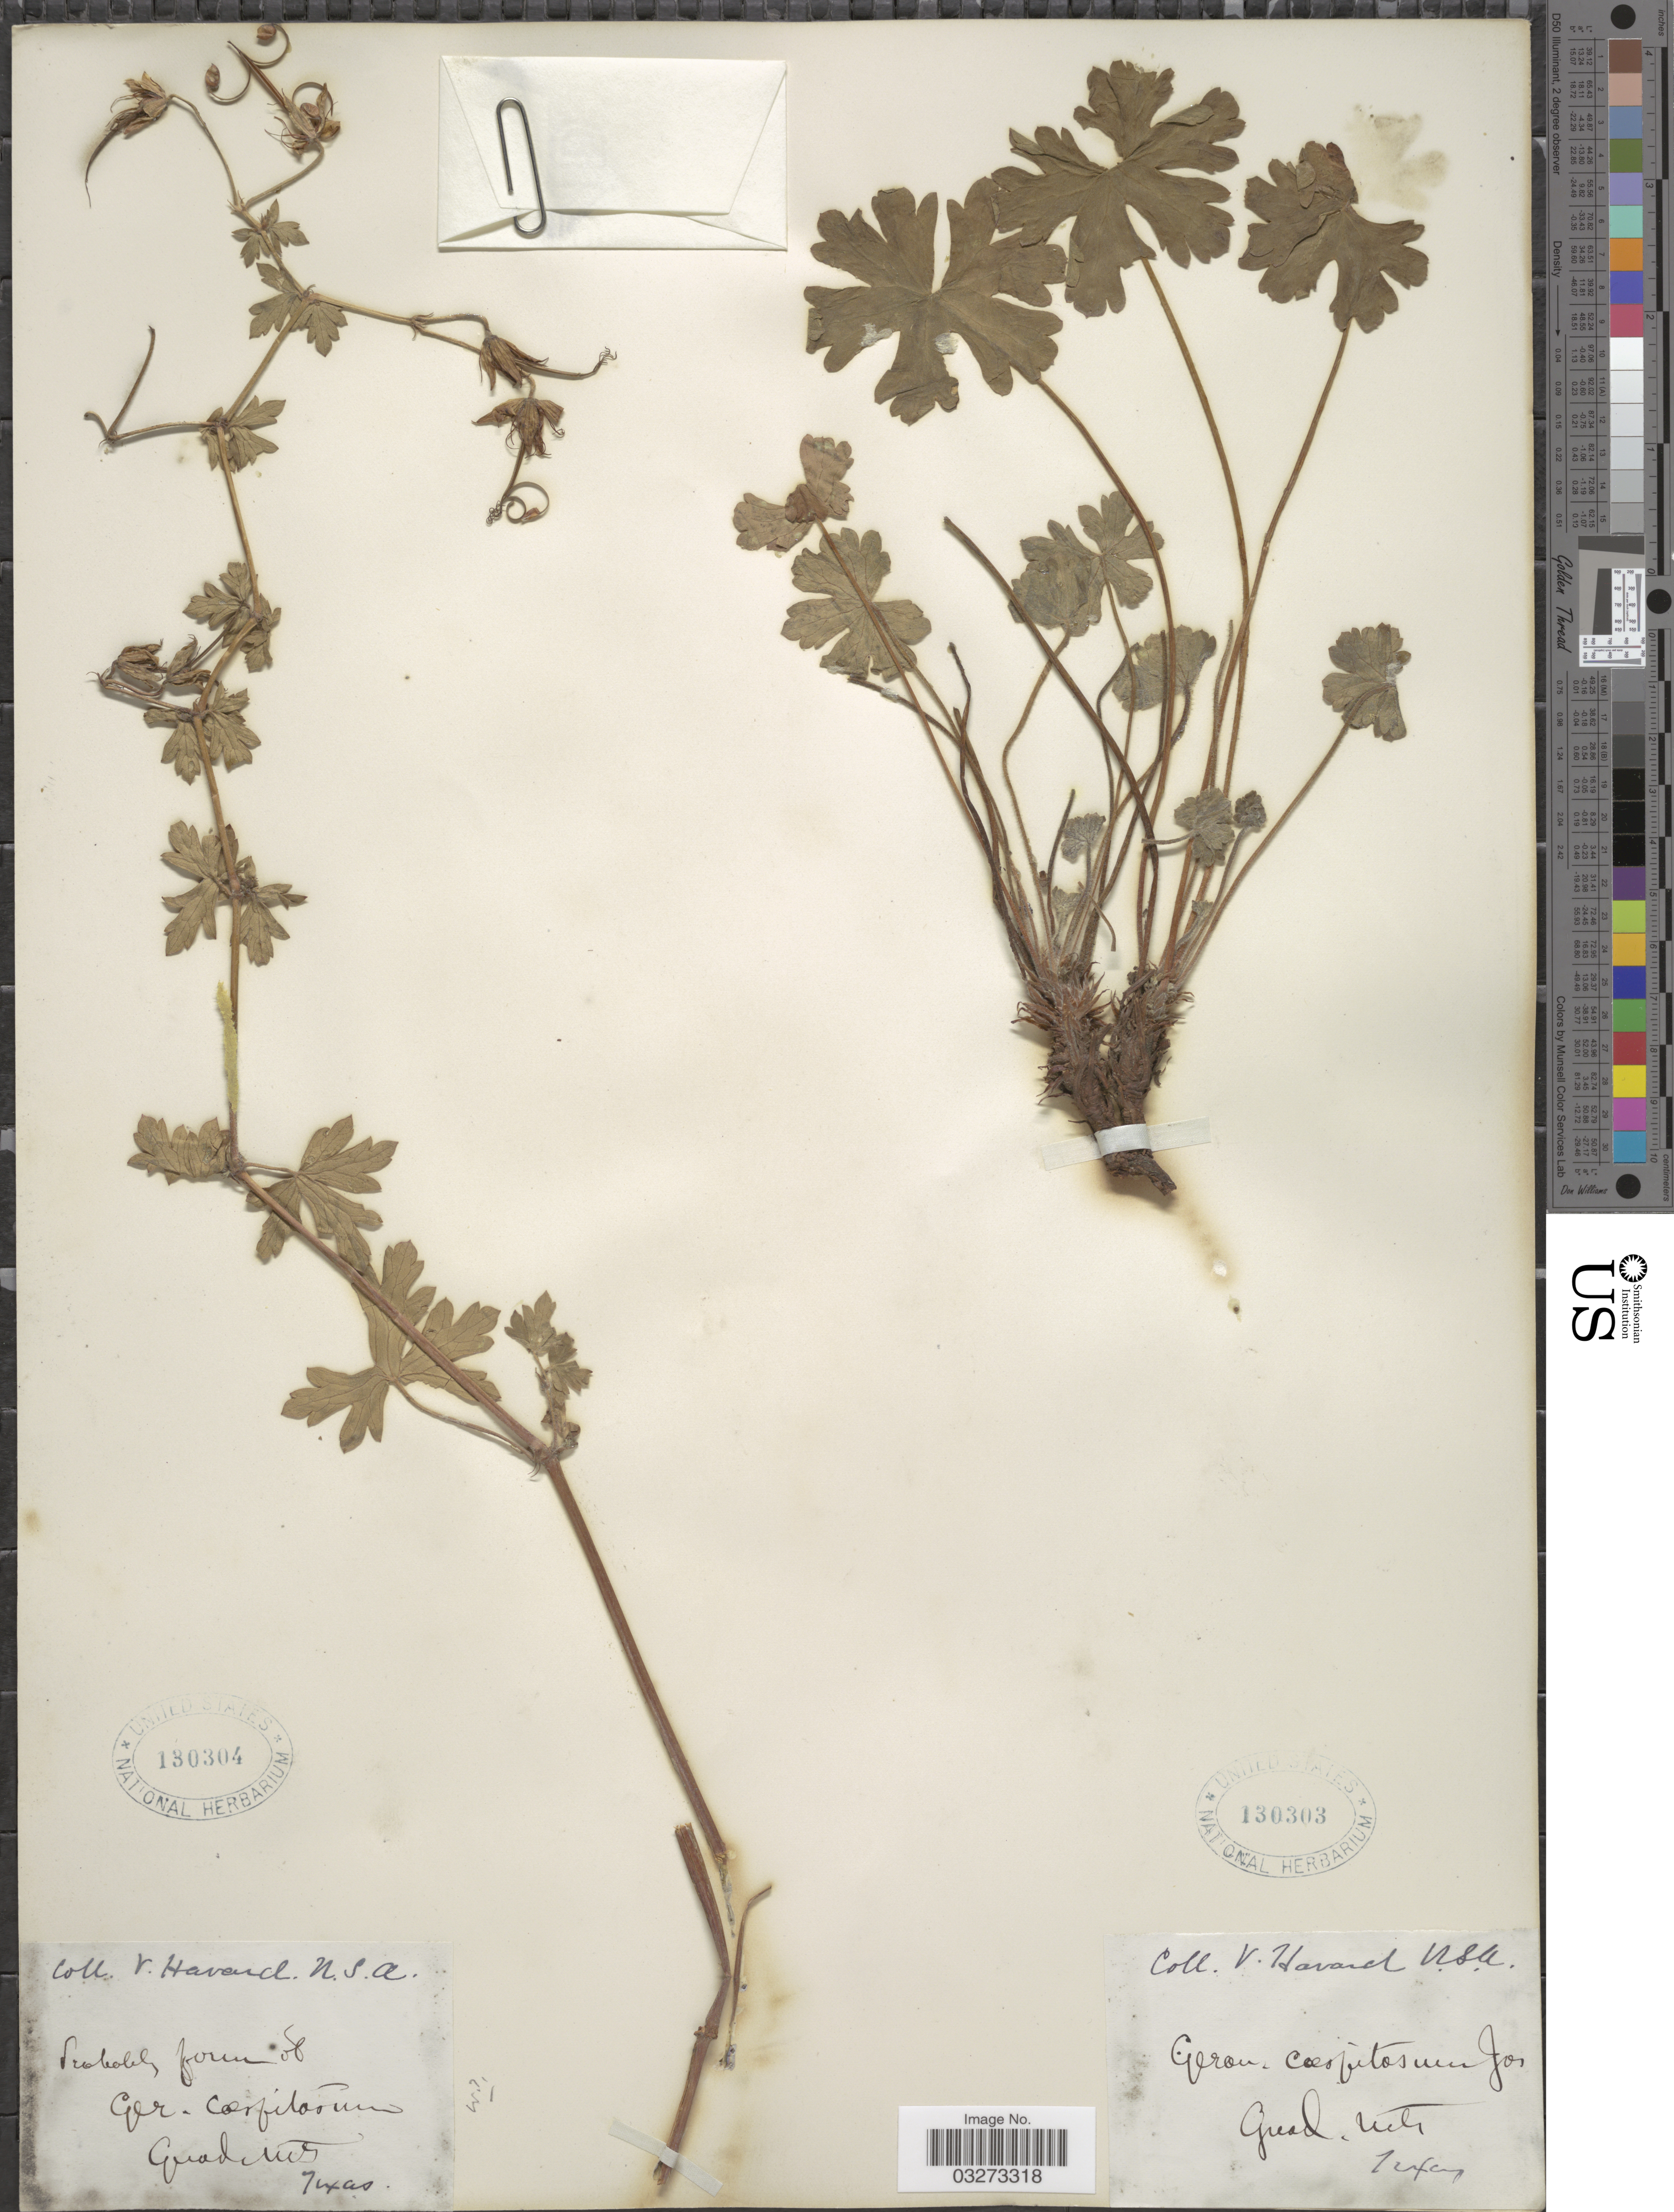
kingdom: Plantae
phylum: Tracheophyta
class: Magnoliopsida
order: Geraniales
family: Geraniaceae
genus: Geranium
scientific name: Geranium caespitosum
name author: E. James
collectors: V. Havard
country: United States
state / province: Texas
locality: Guad Mts.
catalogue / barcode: US 130304